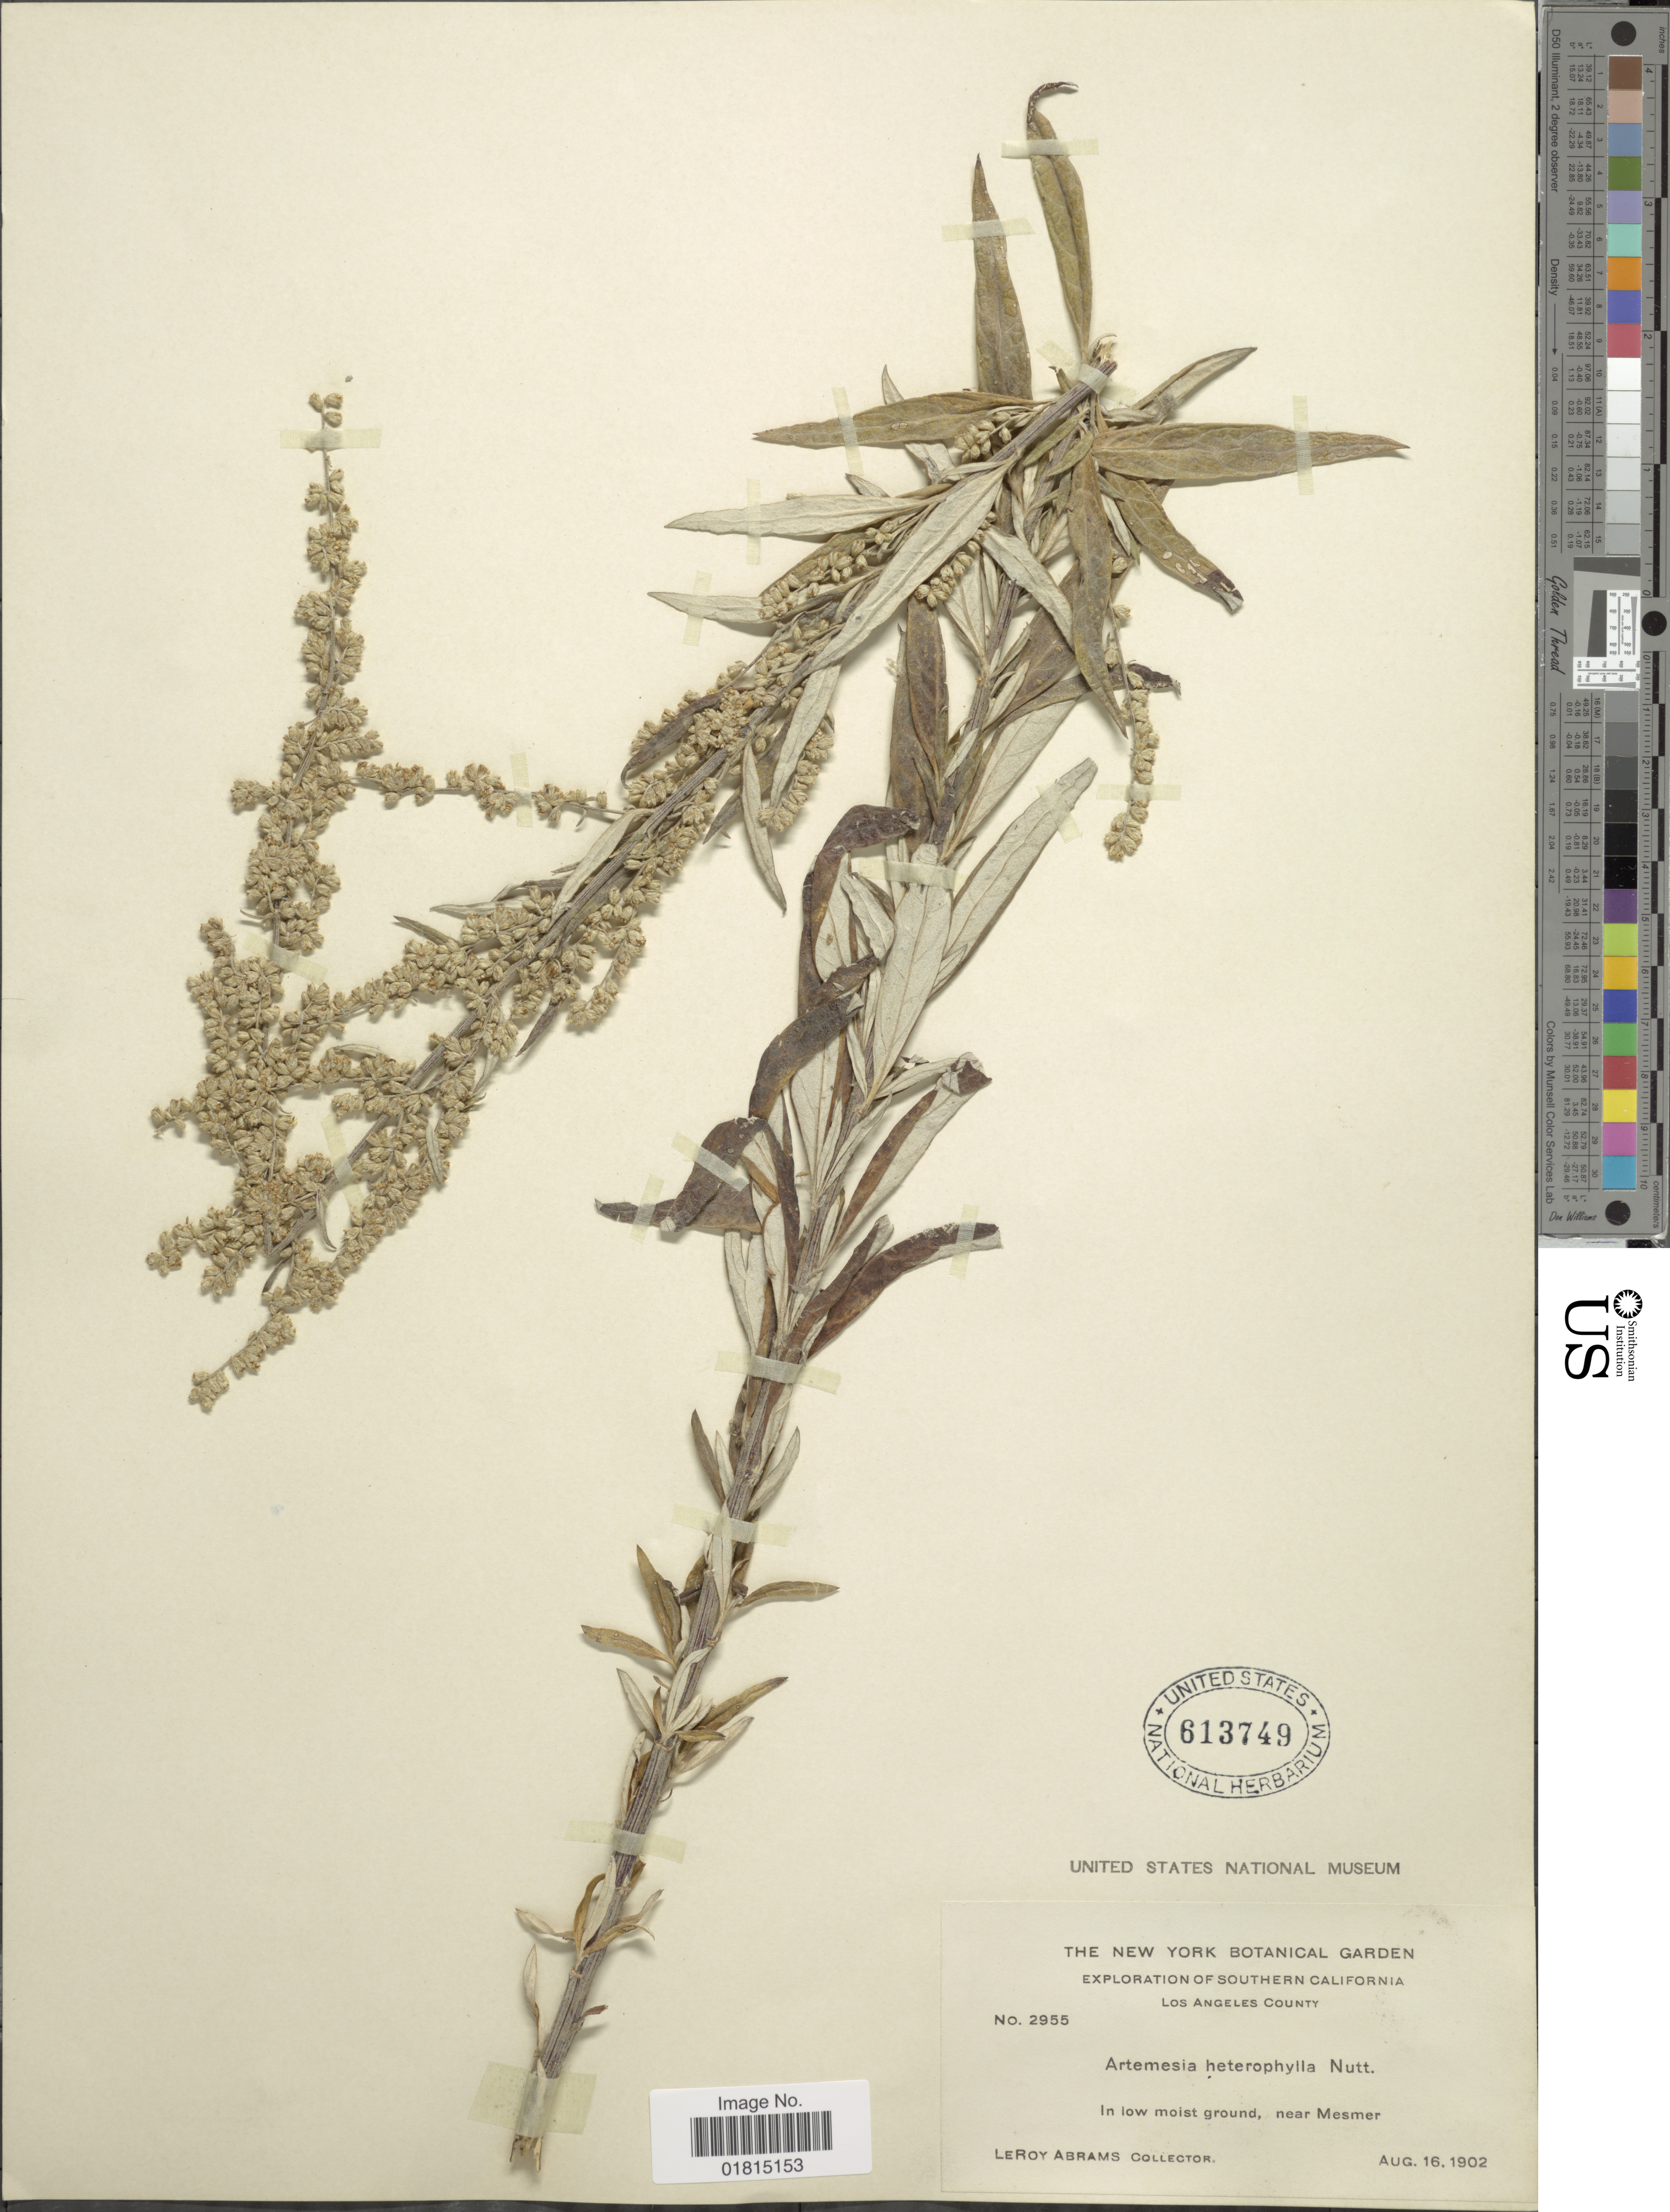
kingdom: Plantae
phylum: Tracheophyta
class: Magnoliopsida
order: Asterales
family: Asteraceae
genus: Artemisia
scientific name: Artemisia douglasiana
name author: Besser ex Hook.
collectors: L. Abrams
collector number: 2955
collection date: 1902-08-16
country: United States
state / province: California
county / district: Los Angeles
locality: Southern California. Los Angeles County. In low moist ground, near Mesmer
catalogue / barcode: US 613749